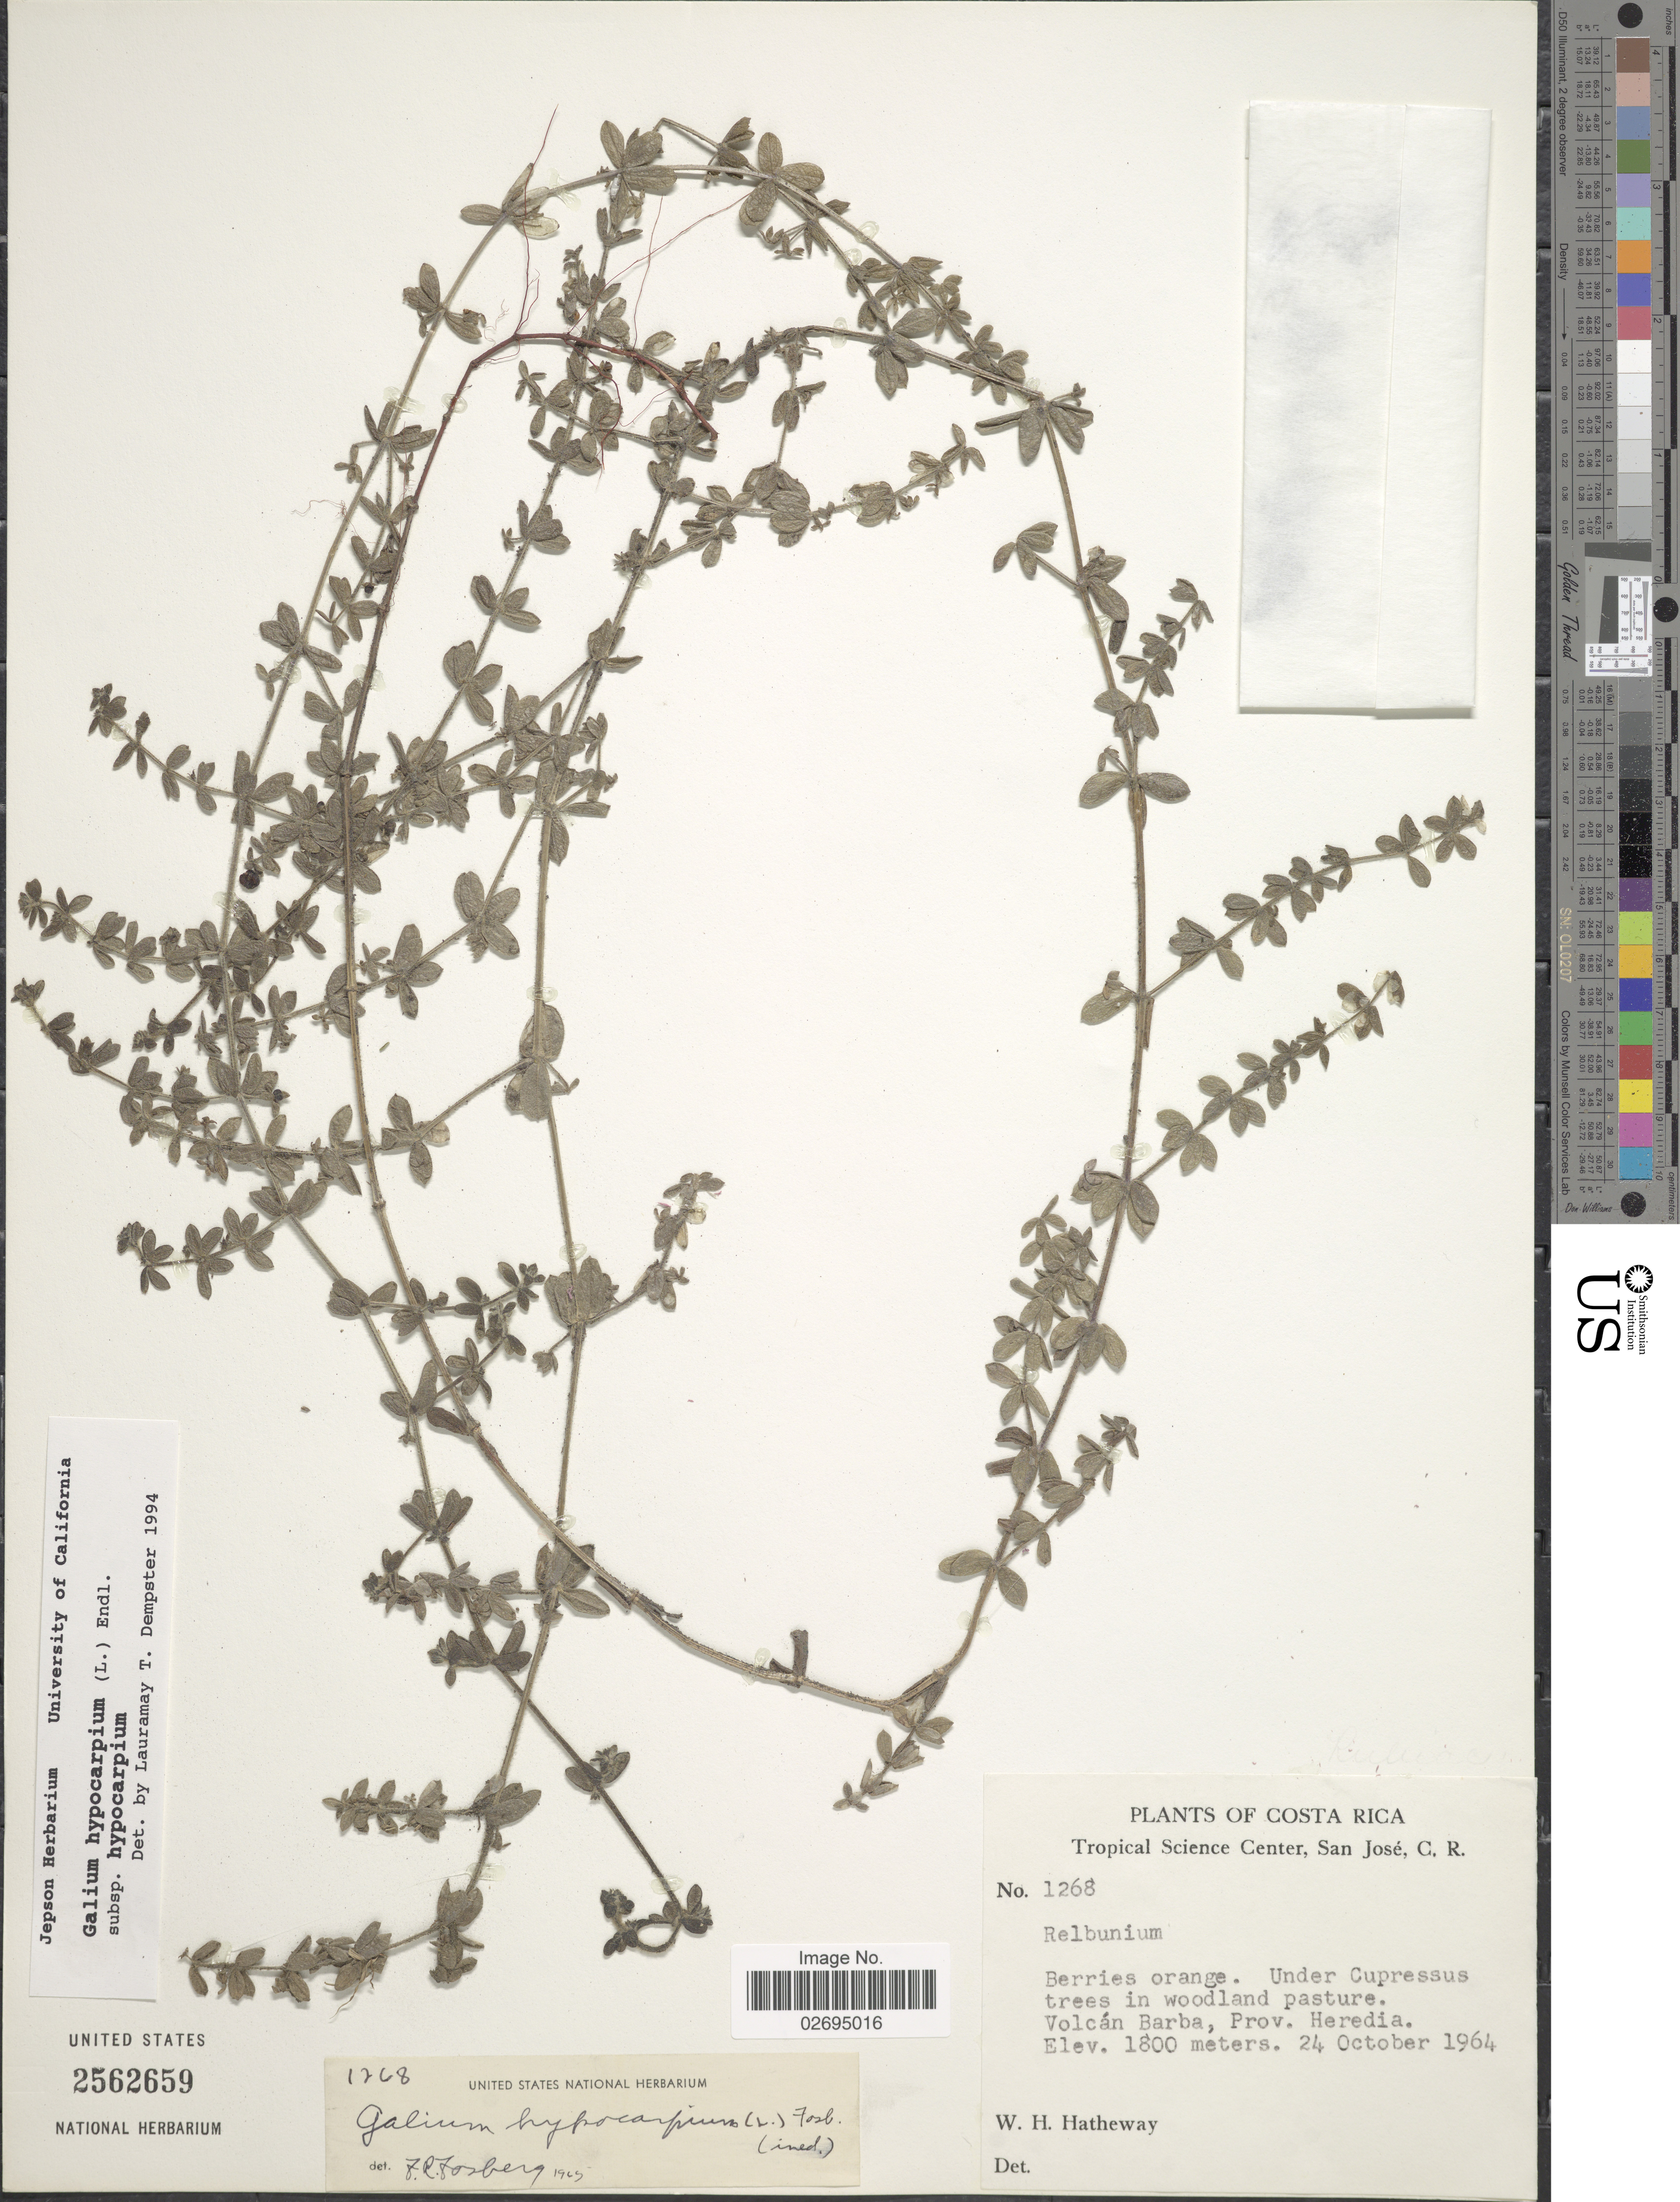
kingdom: Plantae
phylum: Tracheophyta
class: Magnoliopsida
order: Gentianales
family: Rubiaceae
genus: Galium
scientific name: Galium hypocarpium subsp. hypocarpium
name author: (L.) Endl. ex Griseb.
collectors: W. H. Hatheway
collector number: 1268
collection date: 1964-10-24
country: Costa Rica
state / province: Heredia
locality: Volcán Barba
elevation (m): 1800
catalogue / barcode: US 2562659